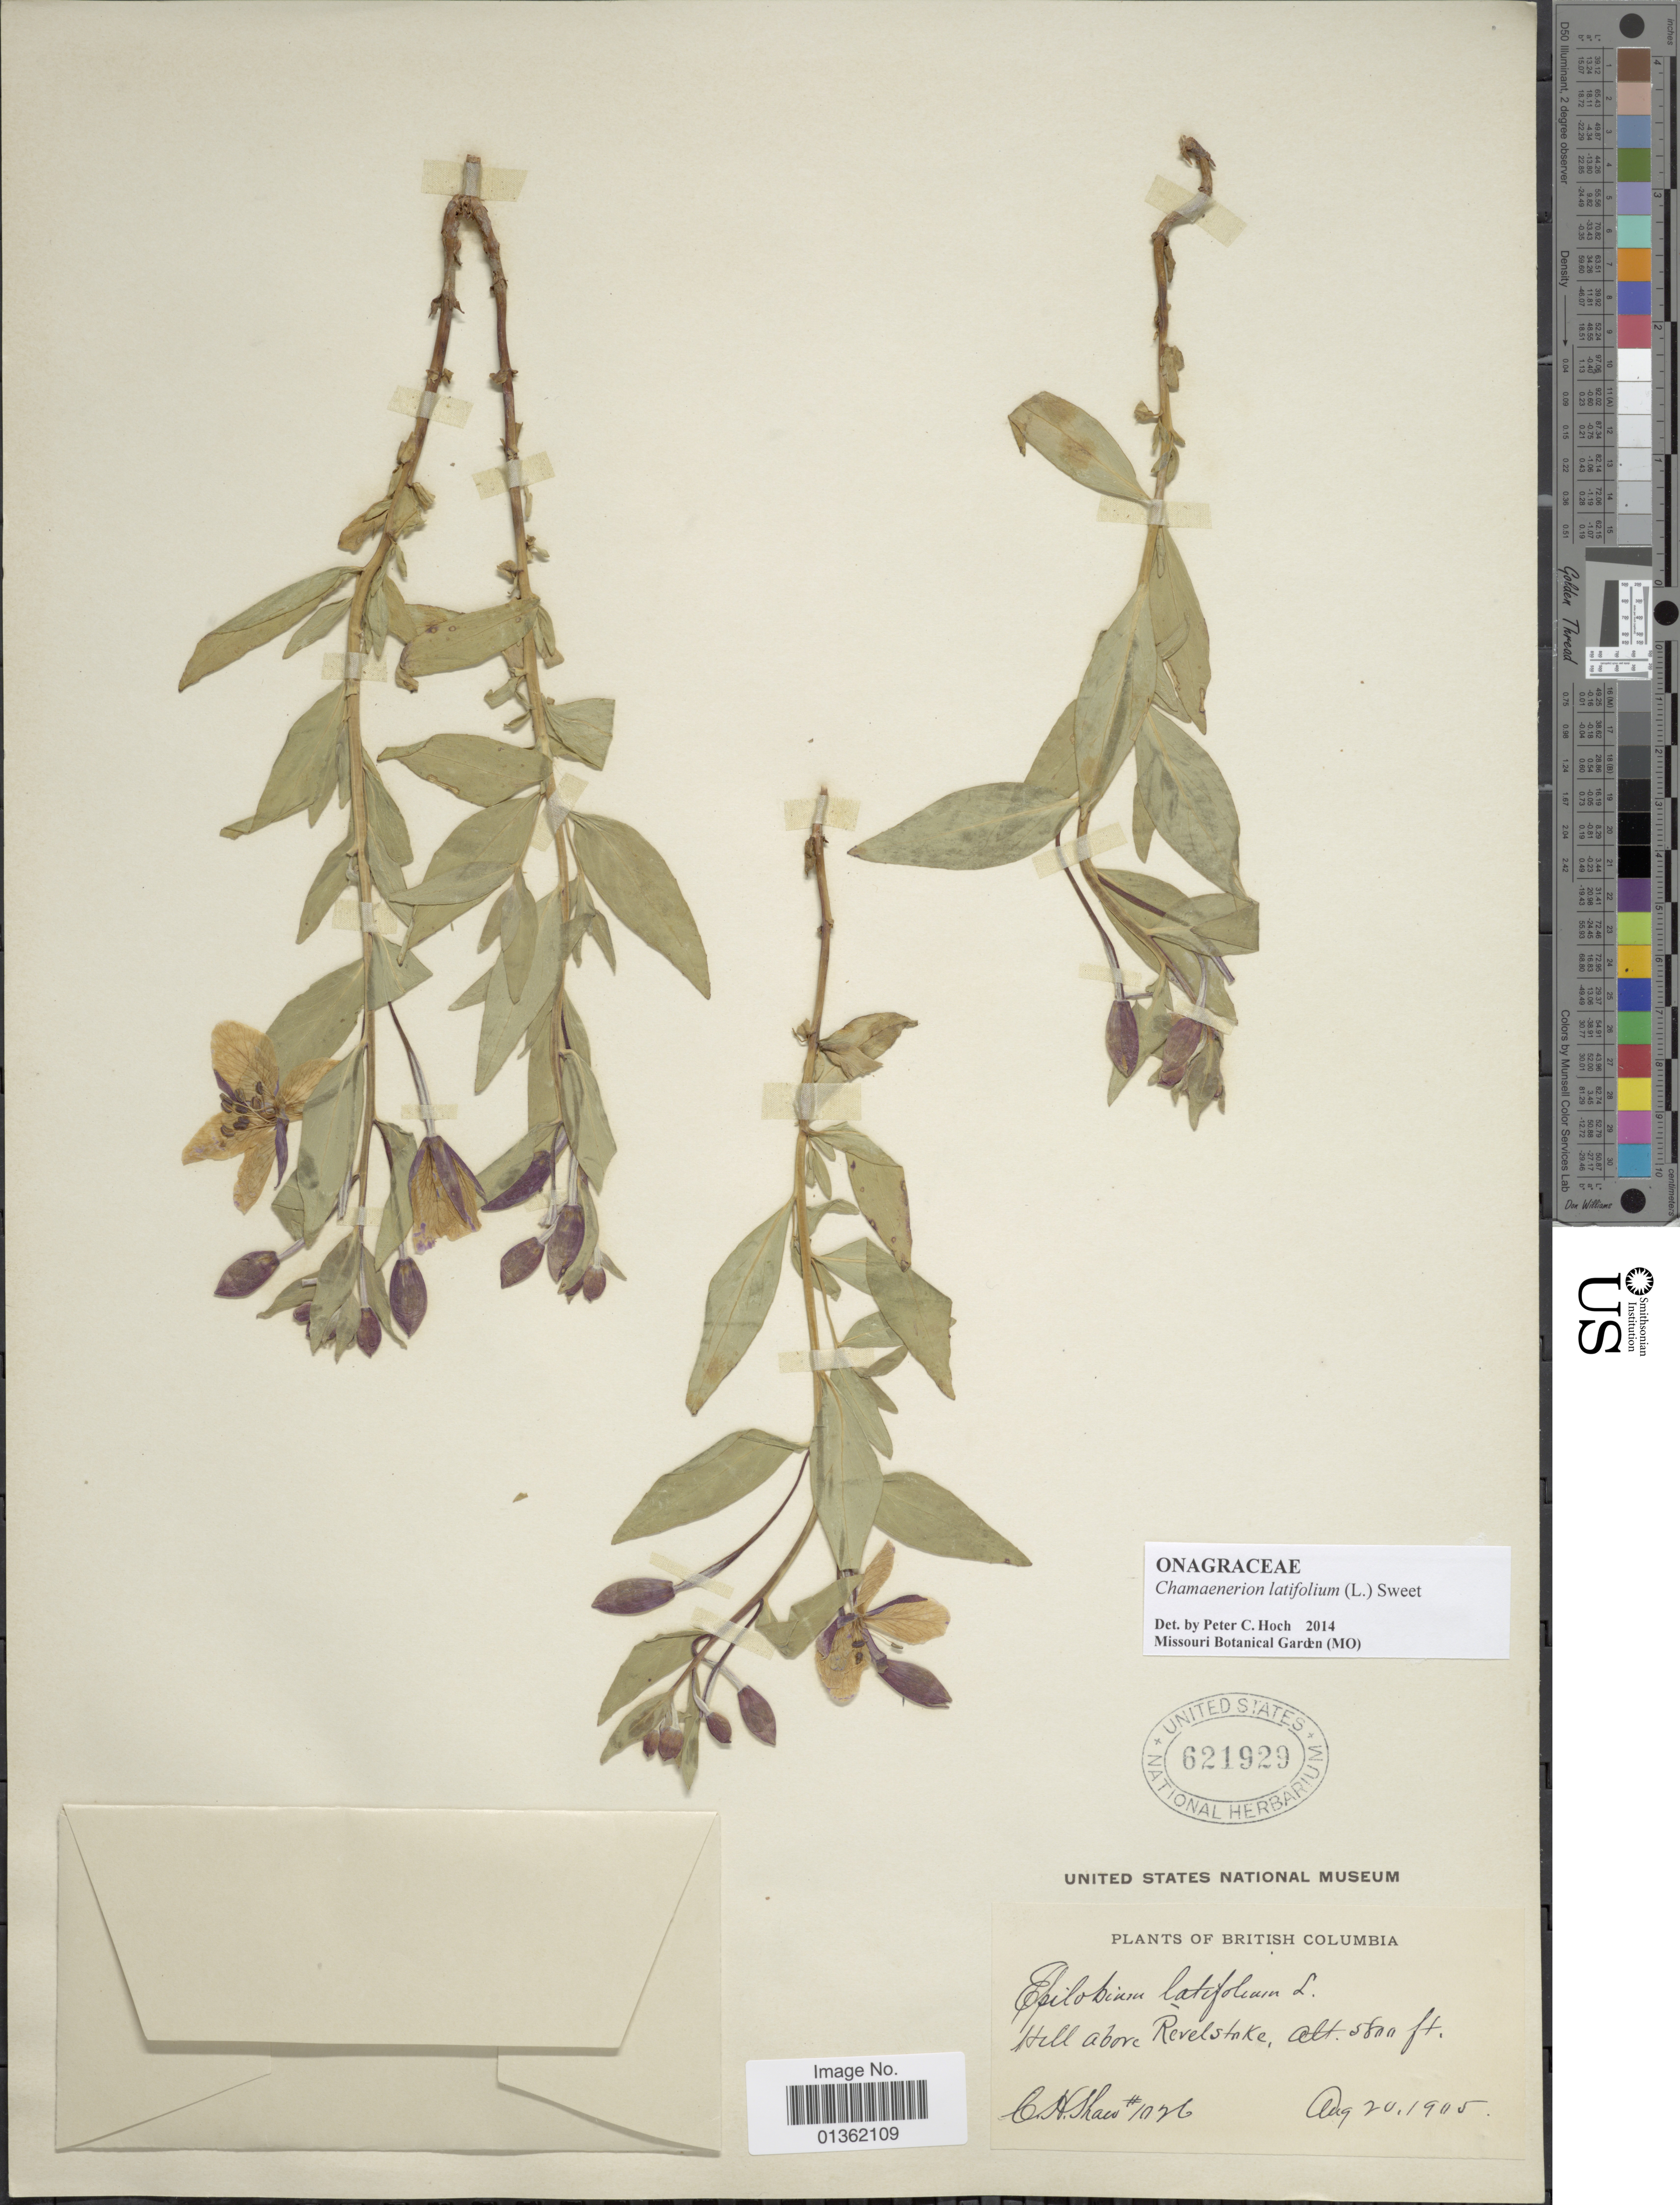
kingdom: Plantae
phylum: Tracheophyta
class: Magnoliopsida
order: Myrtales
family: Onagraceae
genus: Chamaenerion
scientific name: Chamaenerion latifolium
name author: (L.) Th. Fr. & Lange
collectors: C. H. Shaw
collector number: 1026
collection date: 1905-08-20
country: Canada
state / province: British Columbia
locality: Hill above Revelstoke.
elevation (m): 1768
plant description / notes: No precise locality correction needed.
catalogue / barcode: US 621929